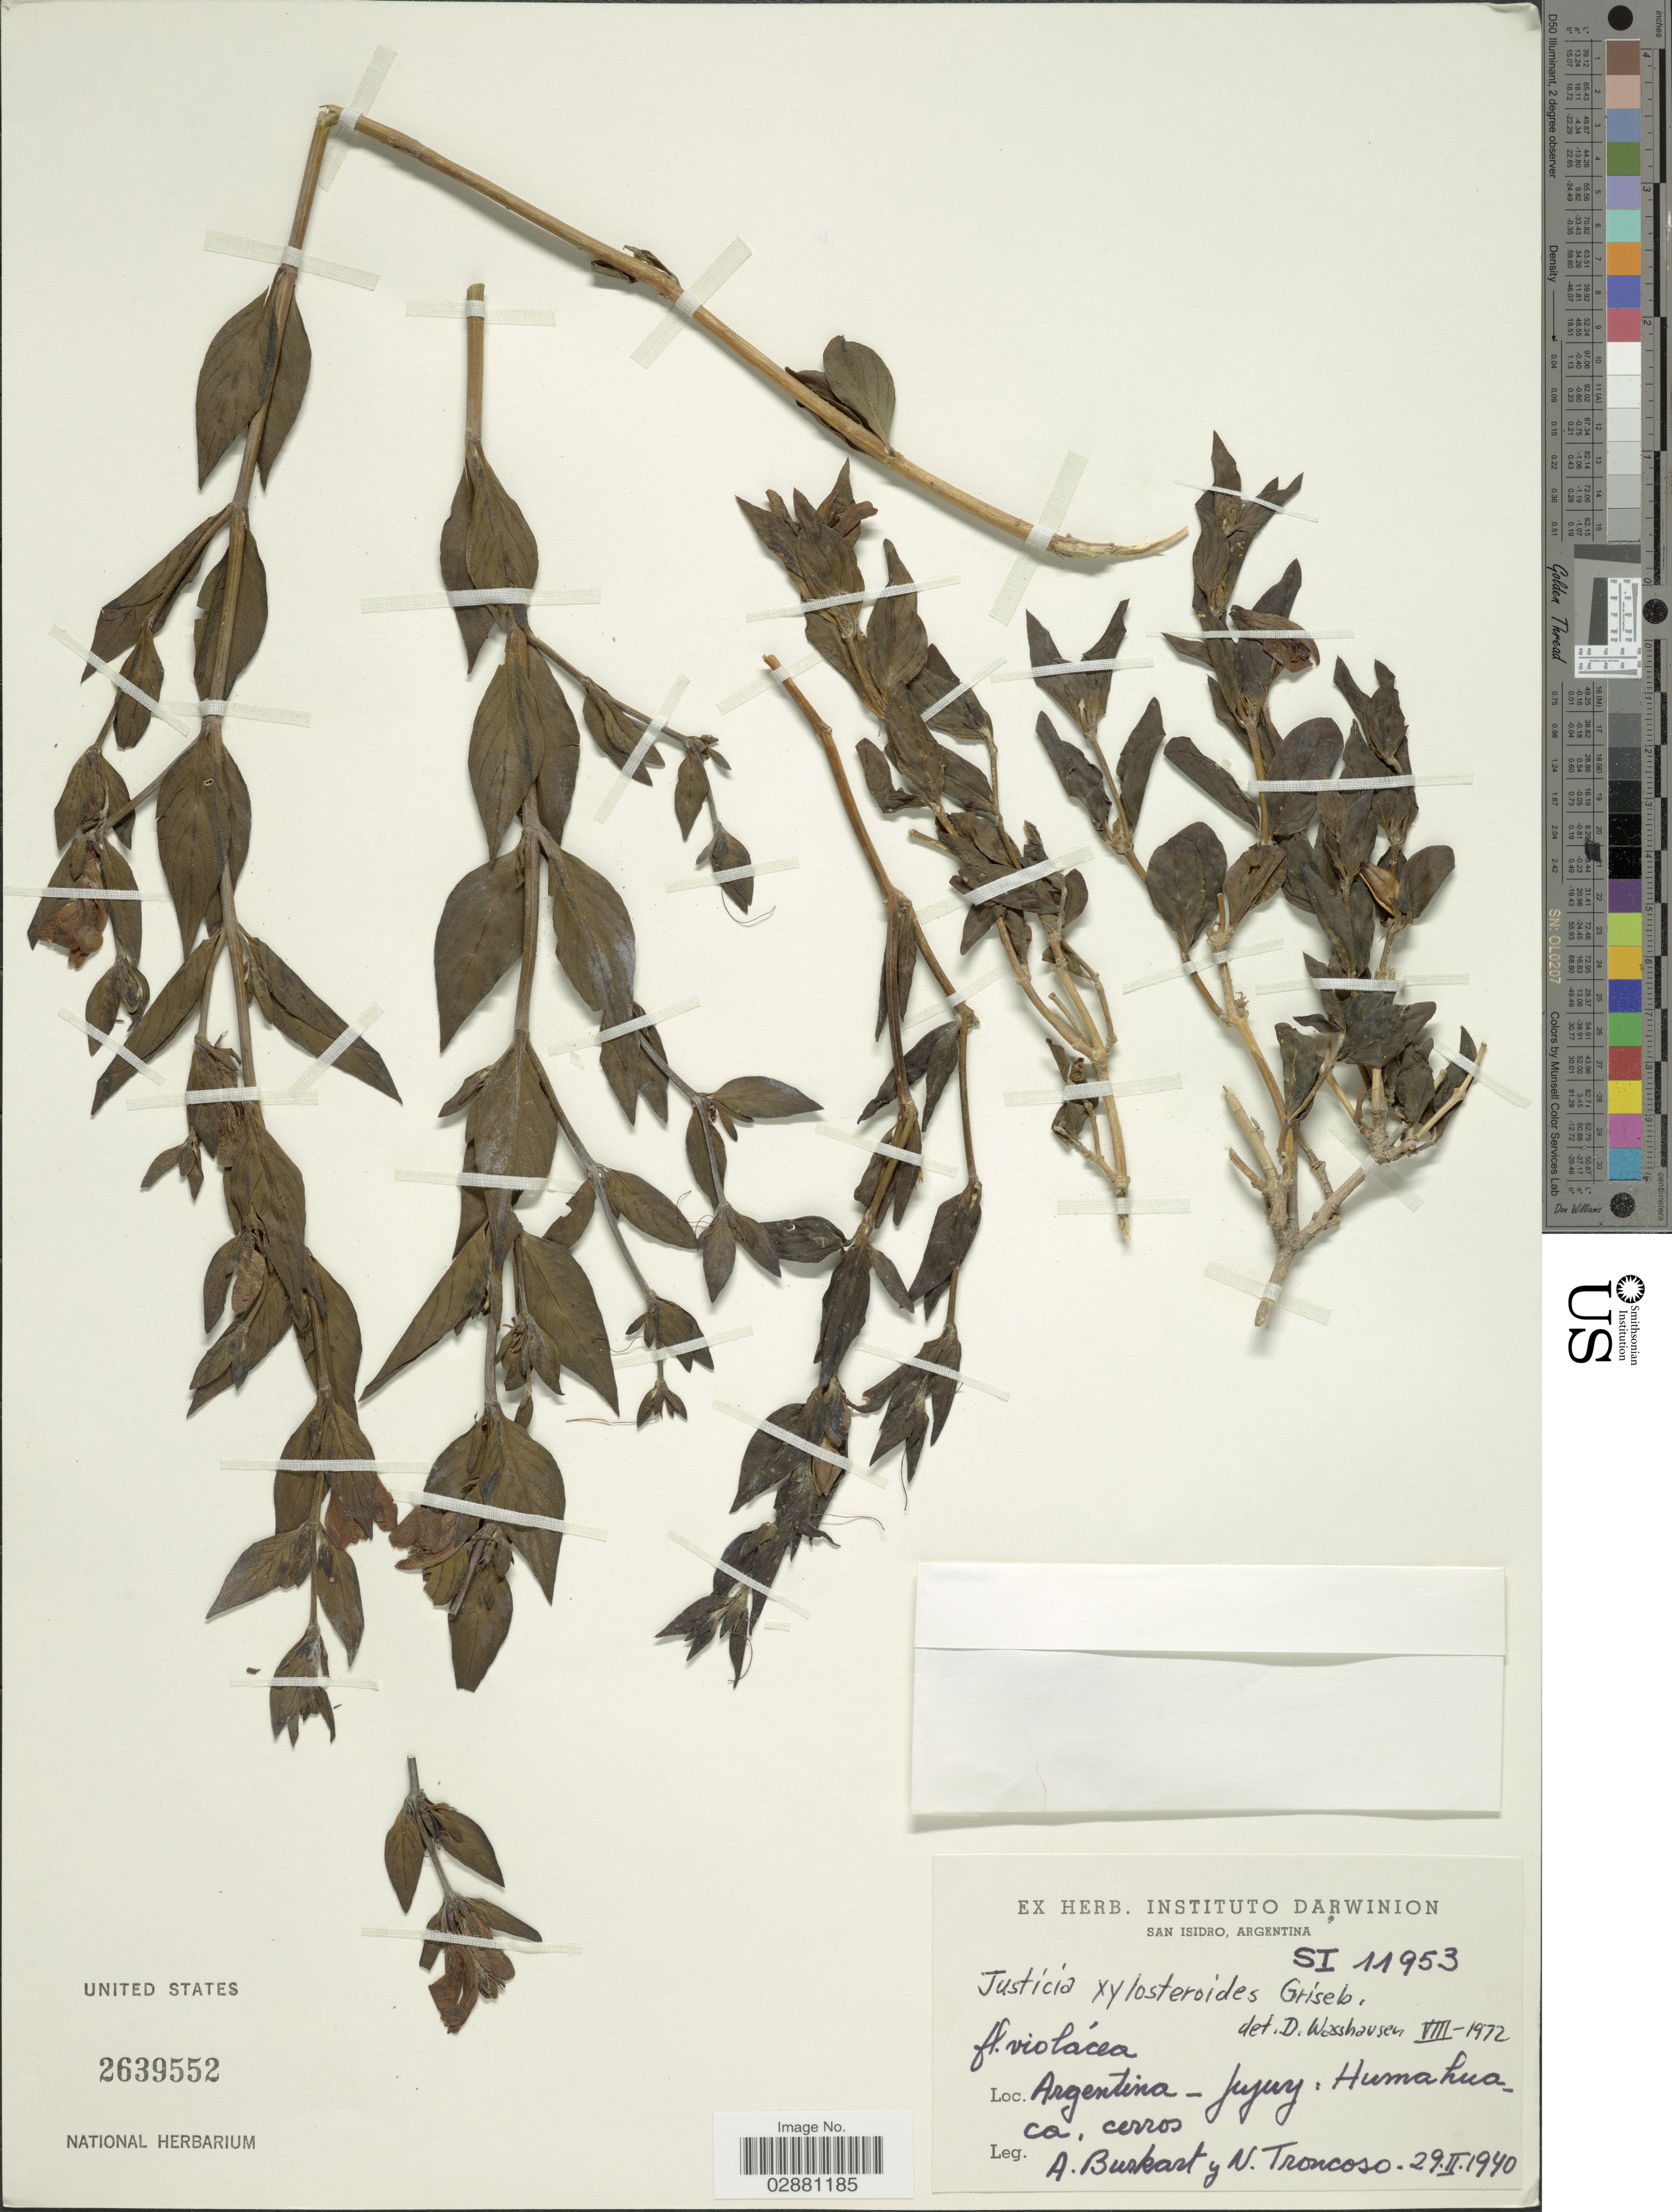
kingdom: Plantae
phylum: Tracheophyta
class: Magnoliopsida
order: Lamiales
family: Acanthaceae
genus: Justicia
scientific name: Justicia tweediana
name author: (Nees) Griseb.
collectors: A. E. Burkart & N. Troncoso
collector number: SI 11953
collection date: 1940-02-29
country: Argentina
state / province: Jujuy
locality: Humahuaca, cerros.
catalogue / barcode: US 2639552